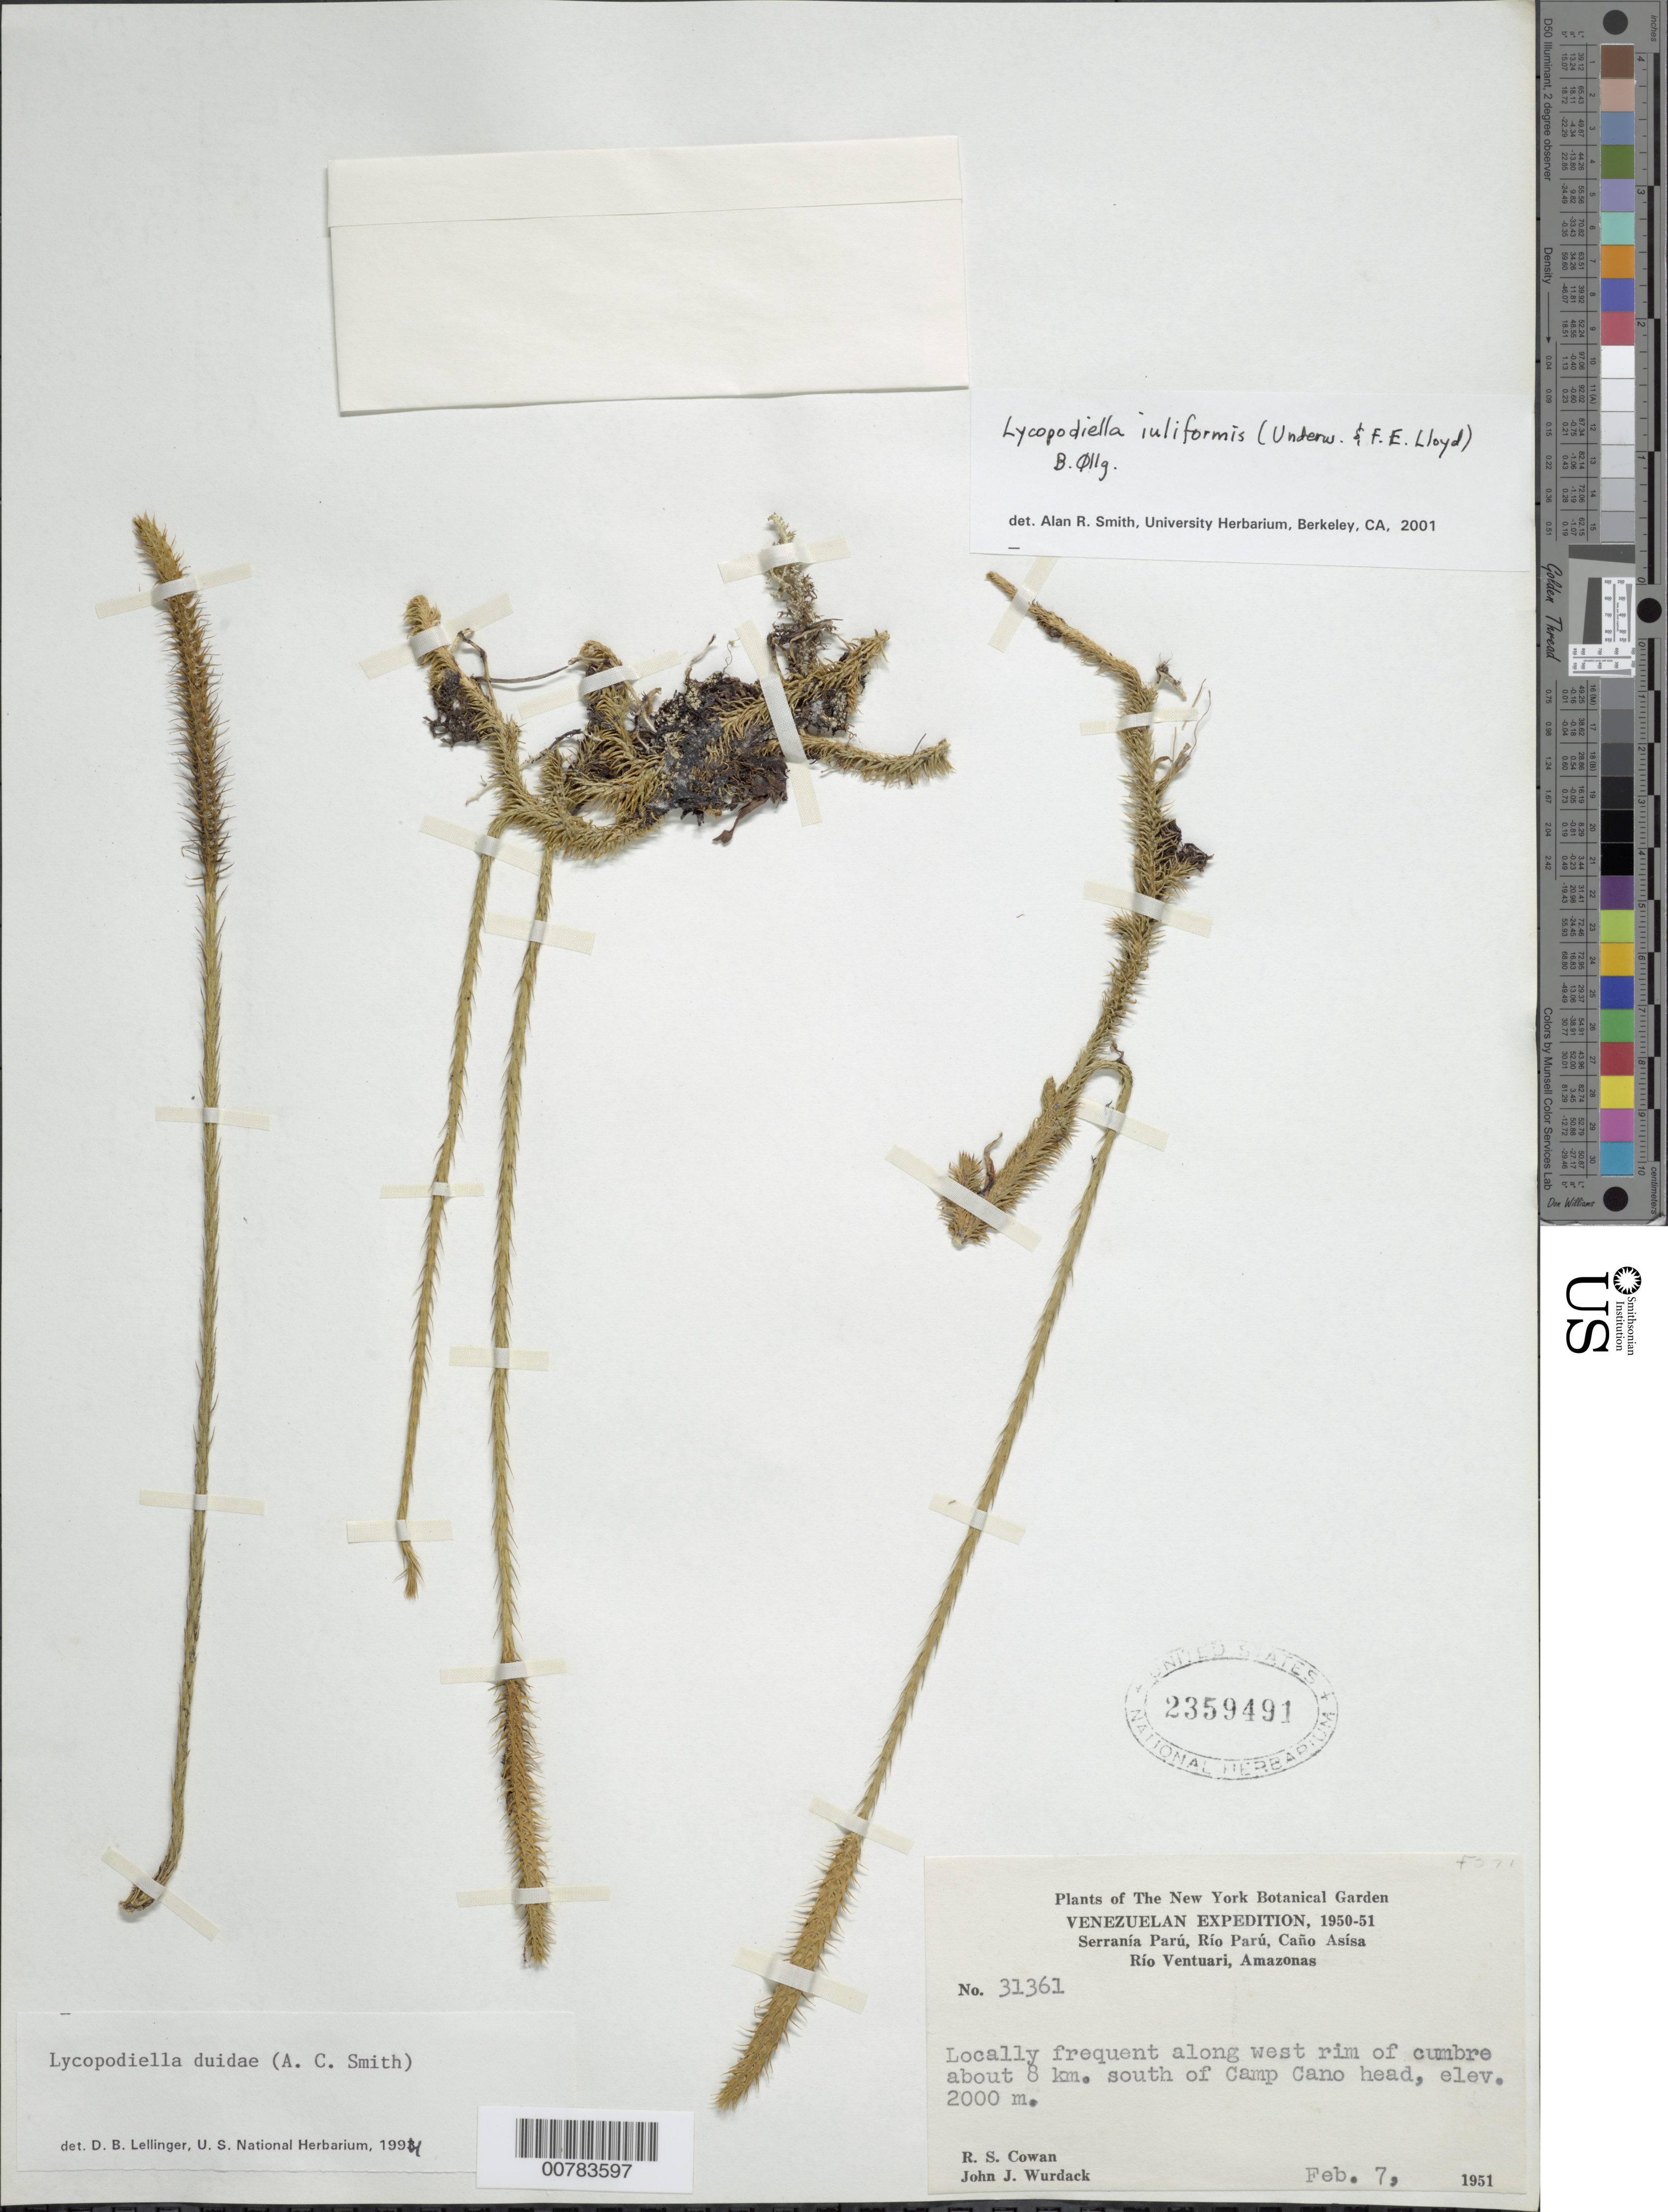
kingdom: Plantae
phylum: Tracheophyta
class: Lycopodiopsida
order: Lycopodiales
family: Lycopodiaceae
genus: Pseudolycopodiella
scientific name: Pseudolycopodiella iuliformis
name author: (Underw. & F.E. Lloyd) Holub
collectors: R. S. Cowan & J. J. Wurdack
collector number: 31361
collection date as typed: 7-Feb-51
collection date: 1951-02-07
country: Venezuela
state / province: Amazonas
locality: Cerro Parú, cumbre along W rim, south from camp caño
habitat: Cumbre along west rim south from camp cano head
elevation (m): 2000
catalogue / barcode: US 2359491